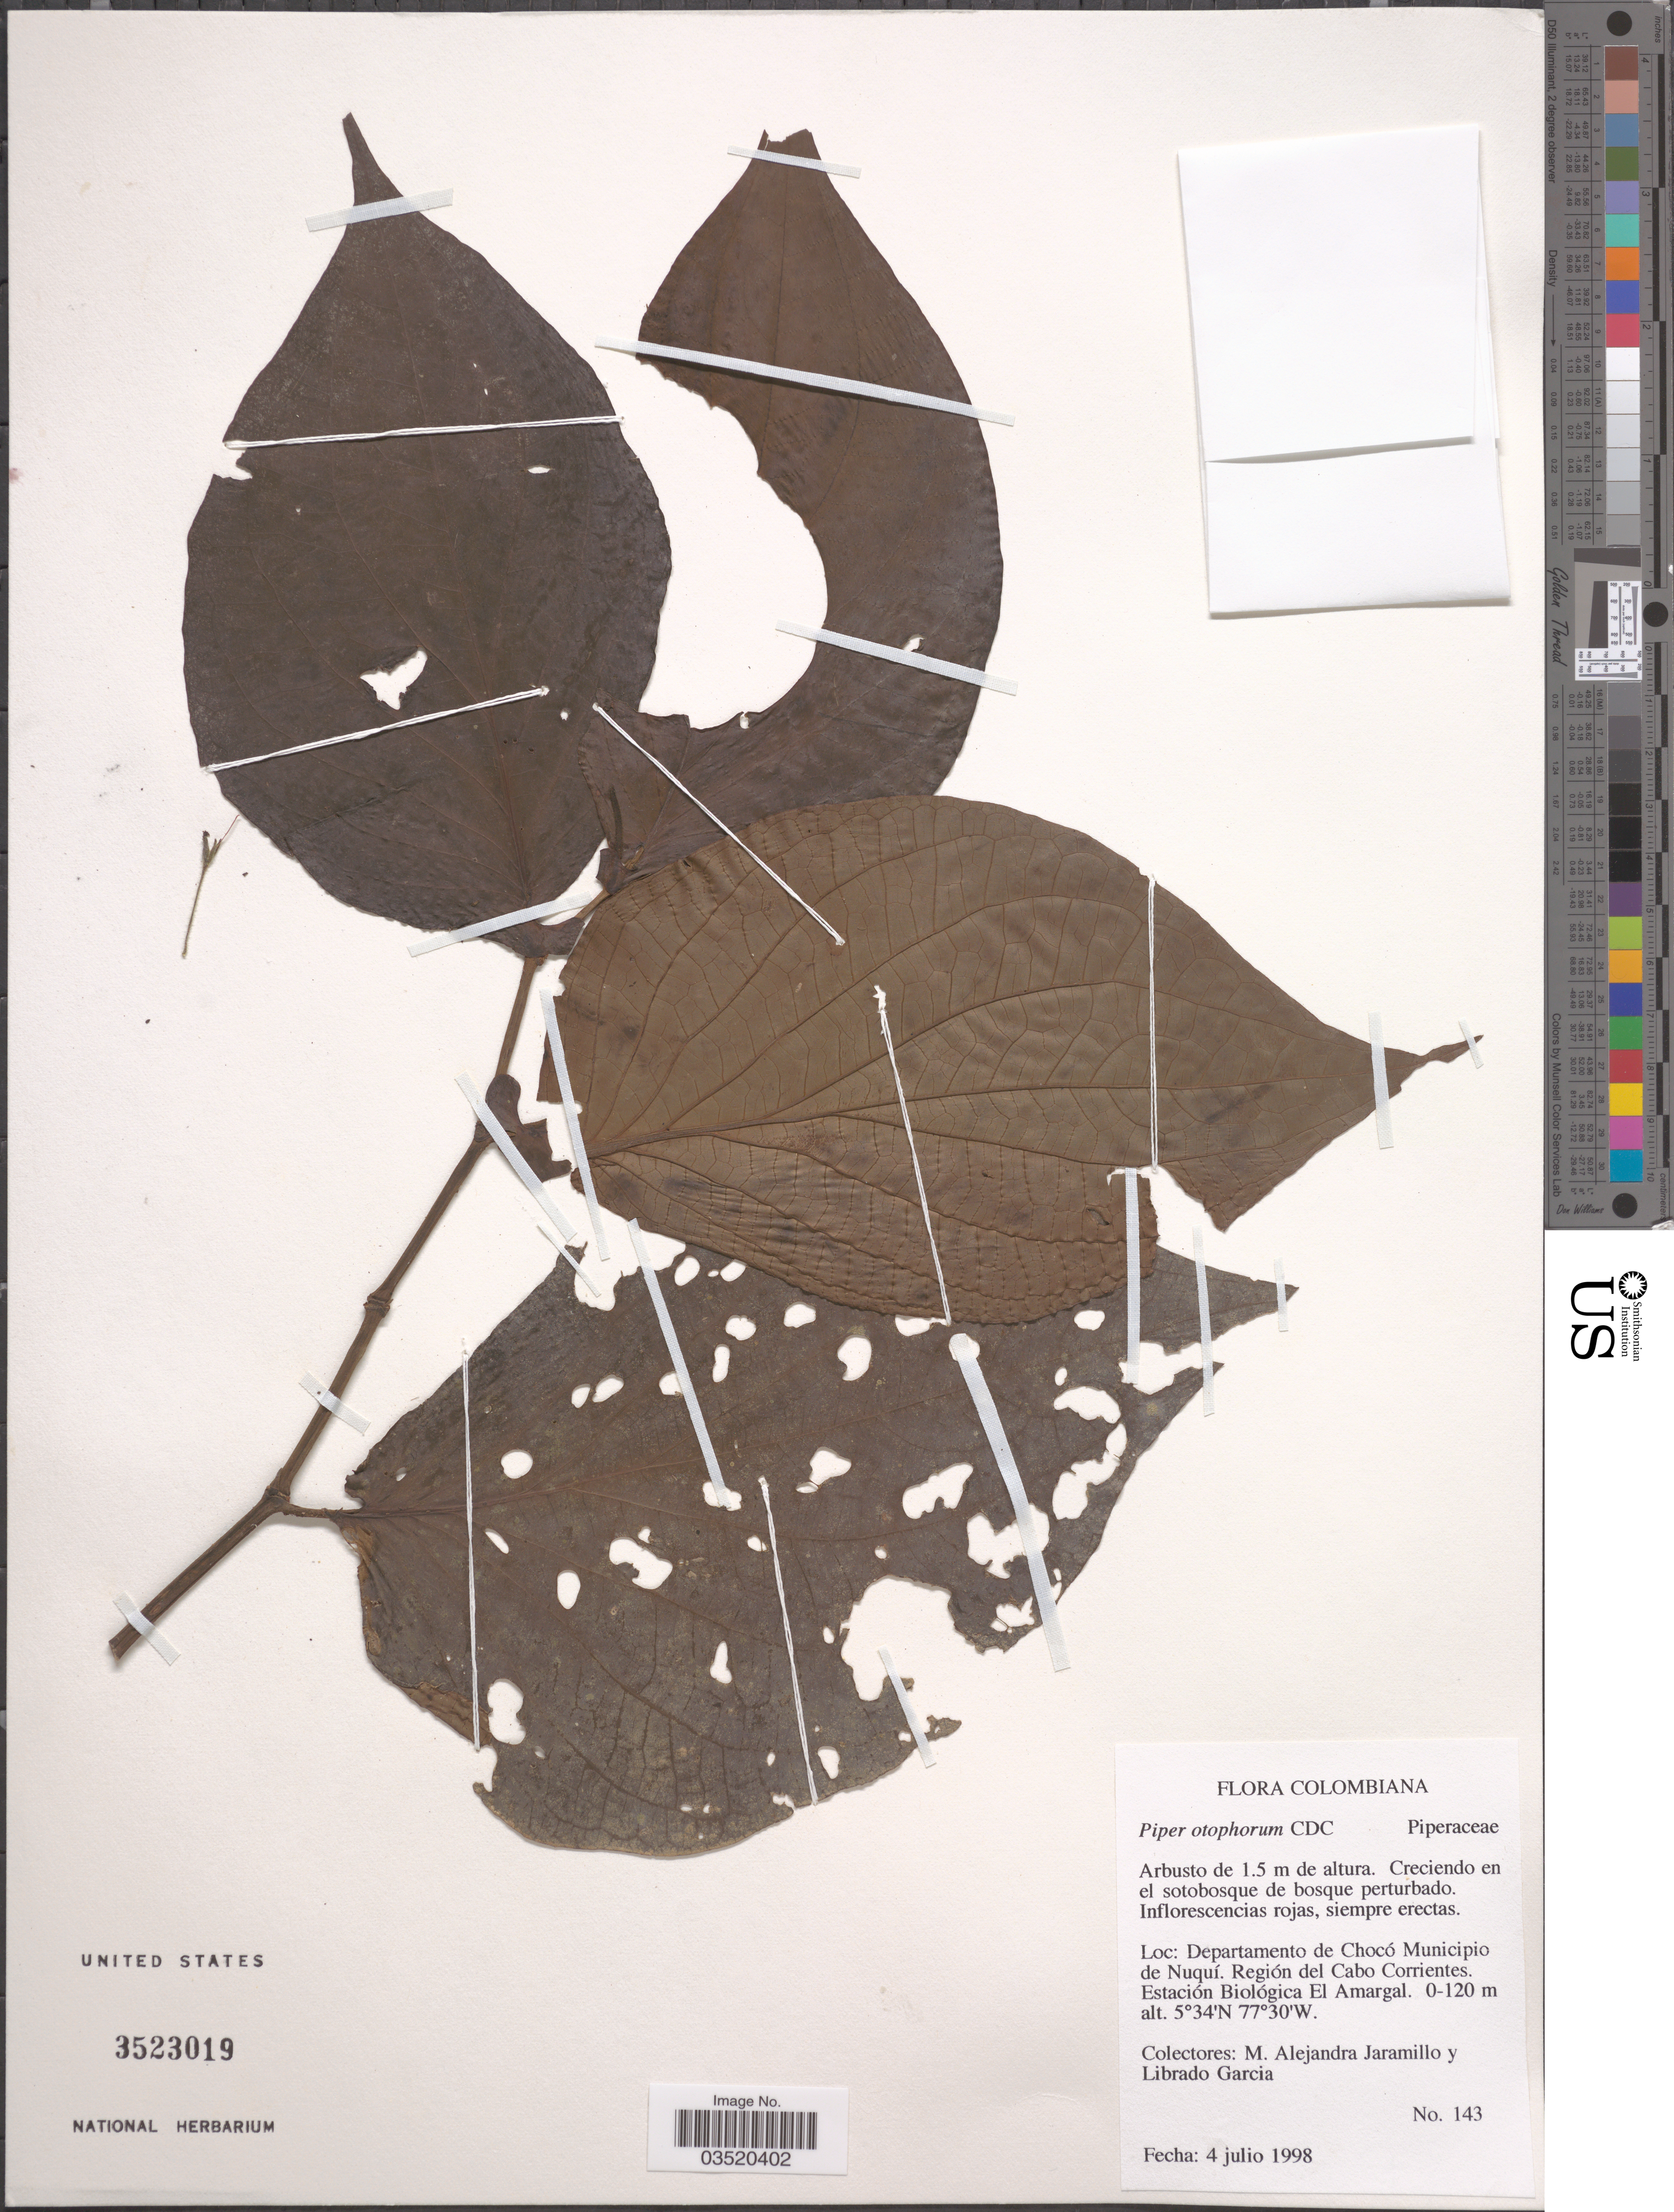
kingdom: Plantae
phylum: Tracheophyta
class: Magnoliopsida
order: Piperales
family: Piperaceae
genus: Piper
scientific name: Piper otophorum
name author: C. DC.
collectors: M. A. Jaramillo & L. Garcia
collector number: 143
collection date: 1998-07-04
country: Colombia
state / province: Chocó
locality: Departamento de Chocó Municipio de Nuquí. Región del Cabo Corrientes. Estación Biológica El Amargal.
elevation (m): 0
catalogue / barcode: US 3523019